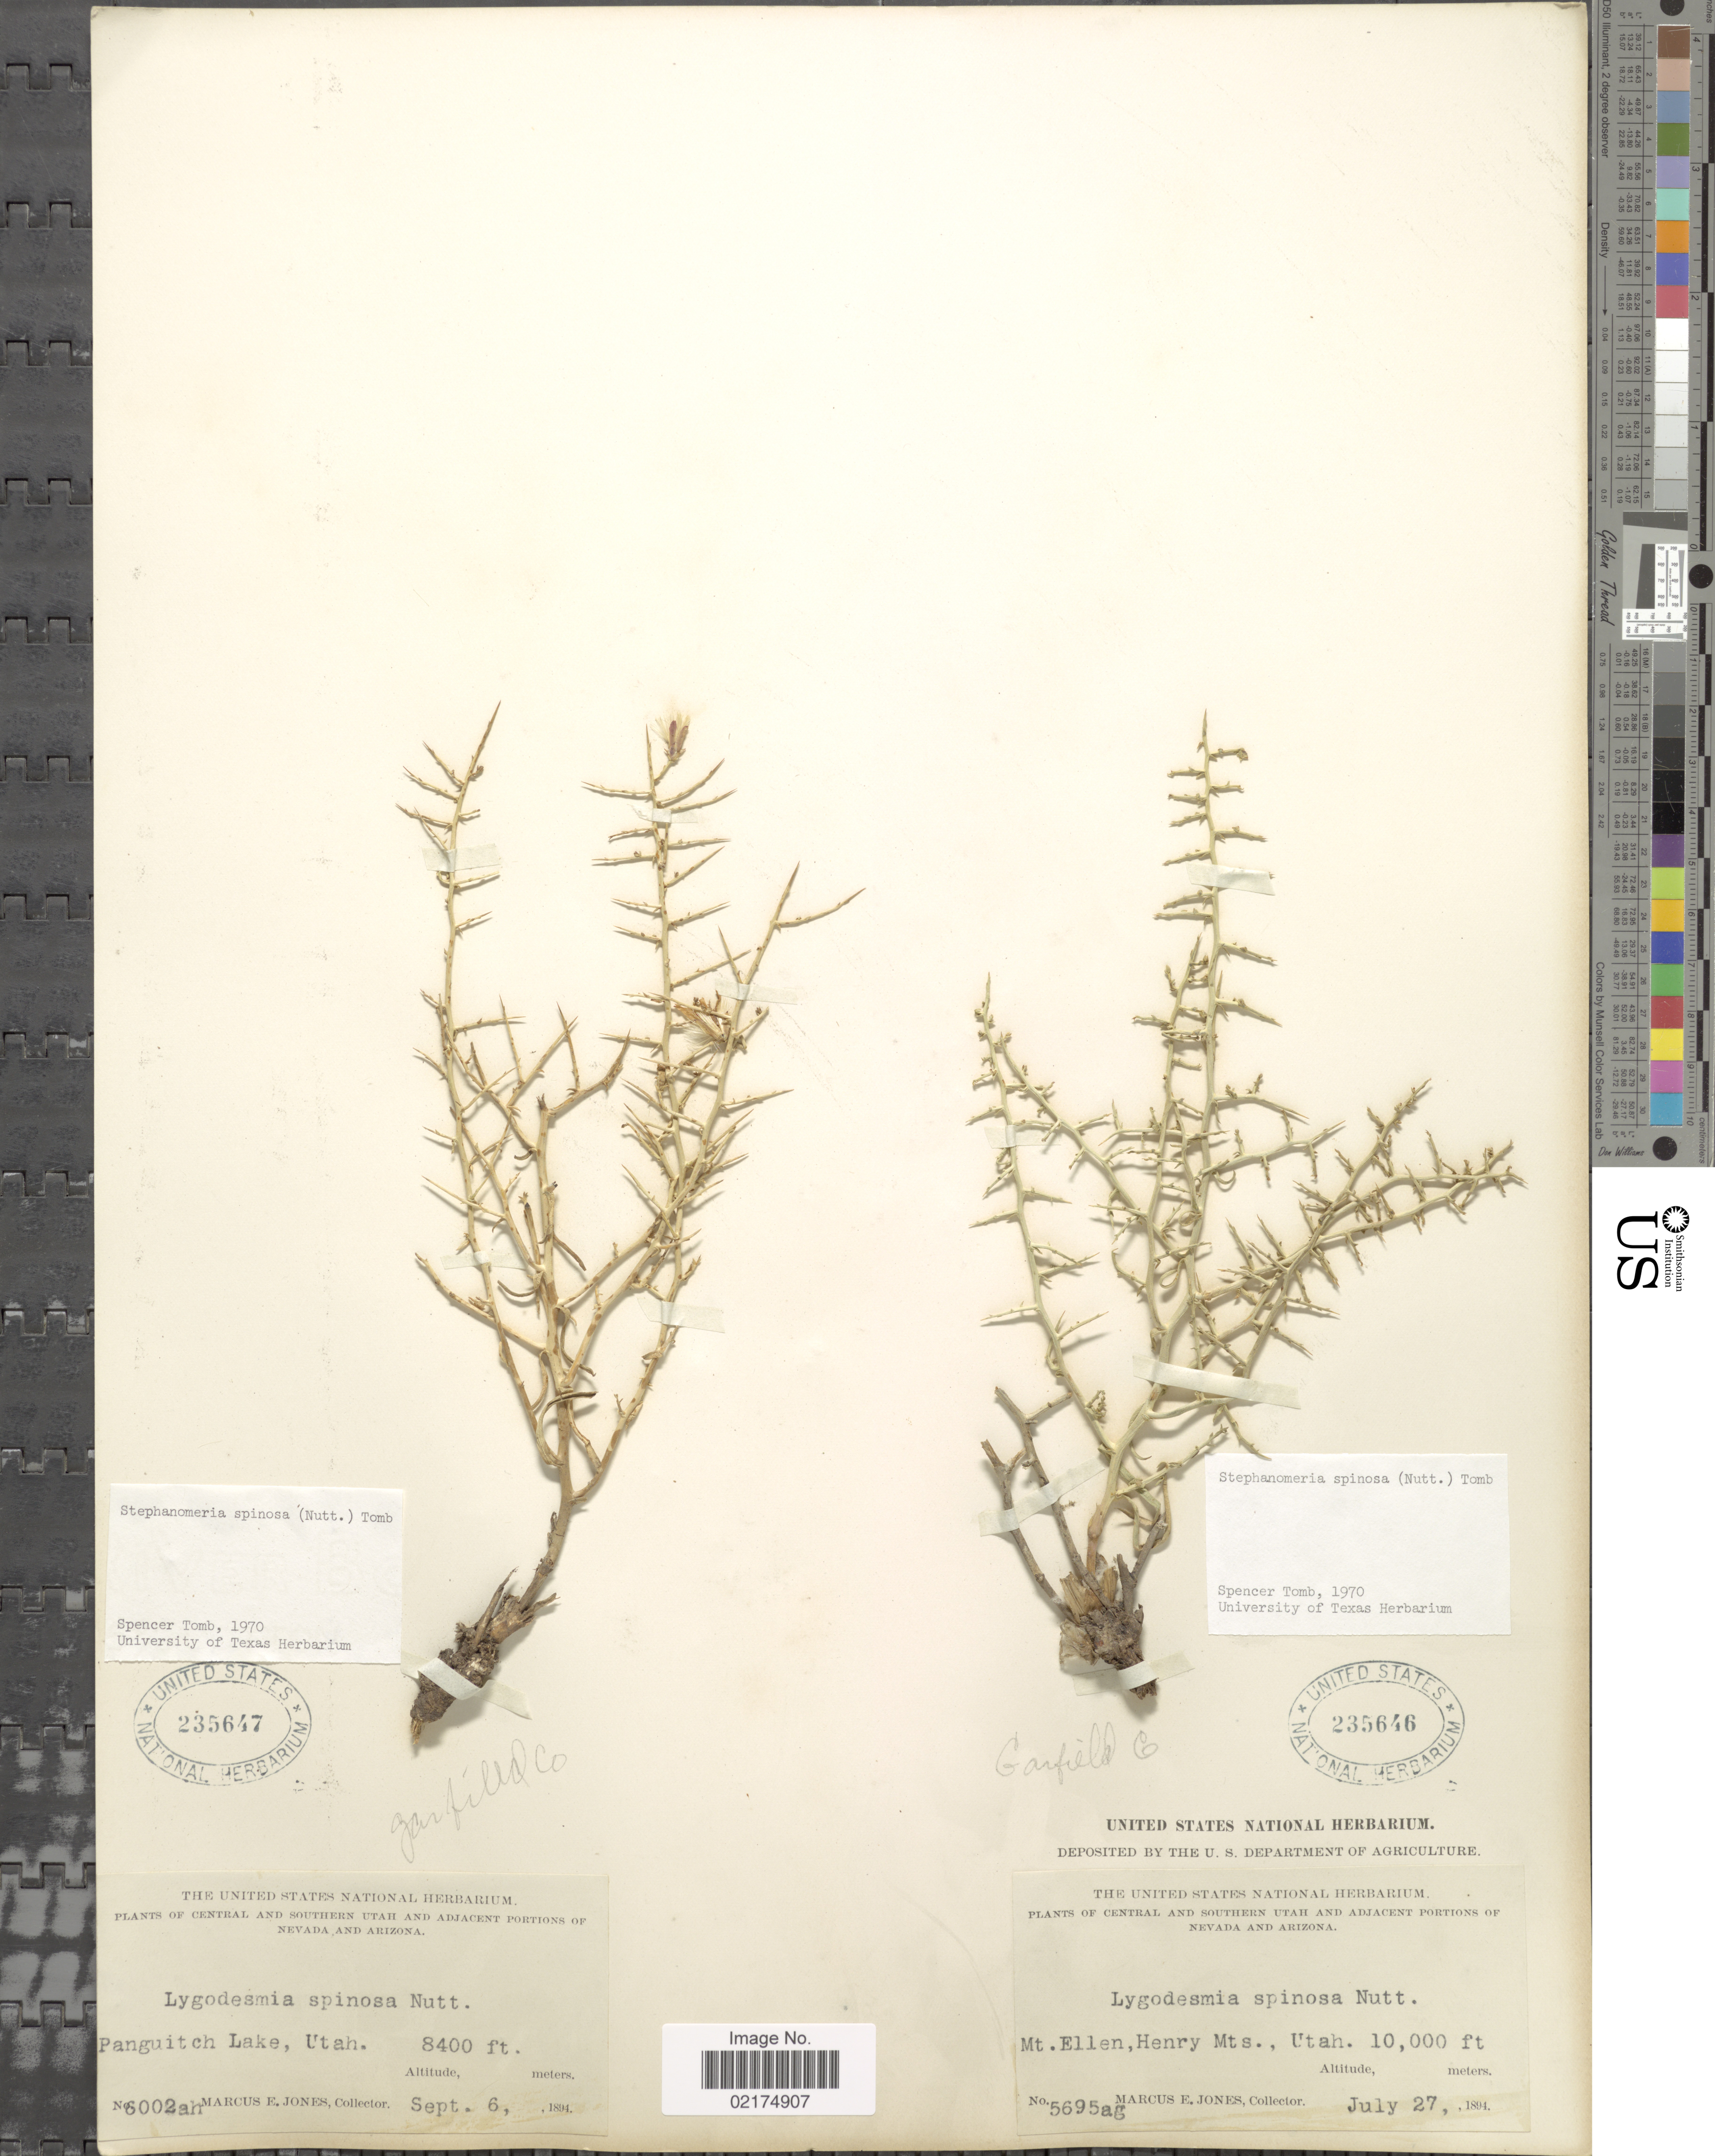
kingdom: Plantae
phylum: Tracheophyta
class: Magnoliopsida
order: Asterales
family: Asteraceae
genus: Pleiacanthus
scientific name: Pleiacanthus spinosus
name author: (Nutt.) Rydb.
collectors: M. E. Jones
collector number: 6002an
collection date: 1894-09-06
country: United States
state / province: Utah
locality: Central and southern Utah and Adjacent Portions of Nevada and Arizona, Panguitch Lake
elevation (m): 2560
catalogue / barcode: US 235647